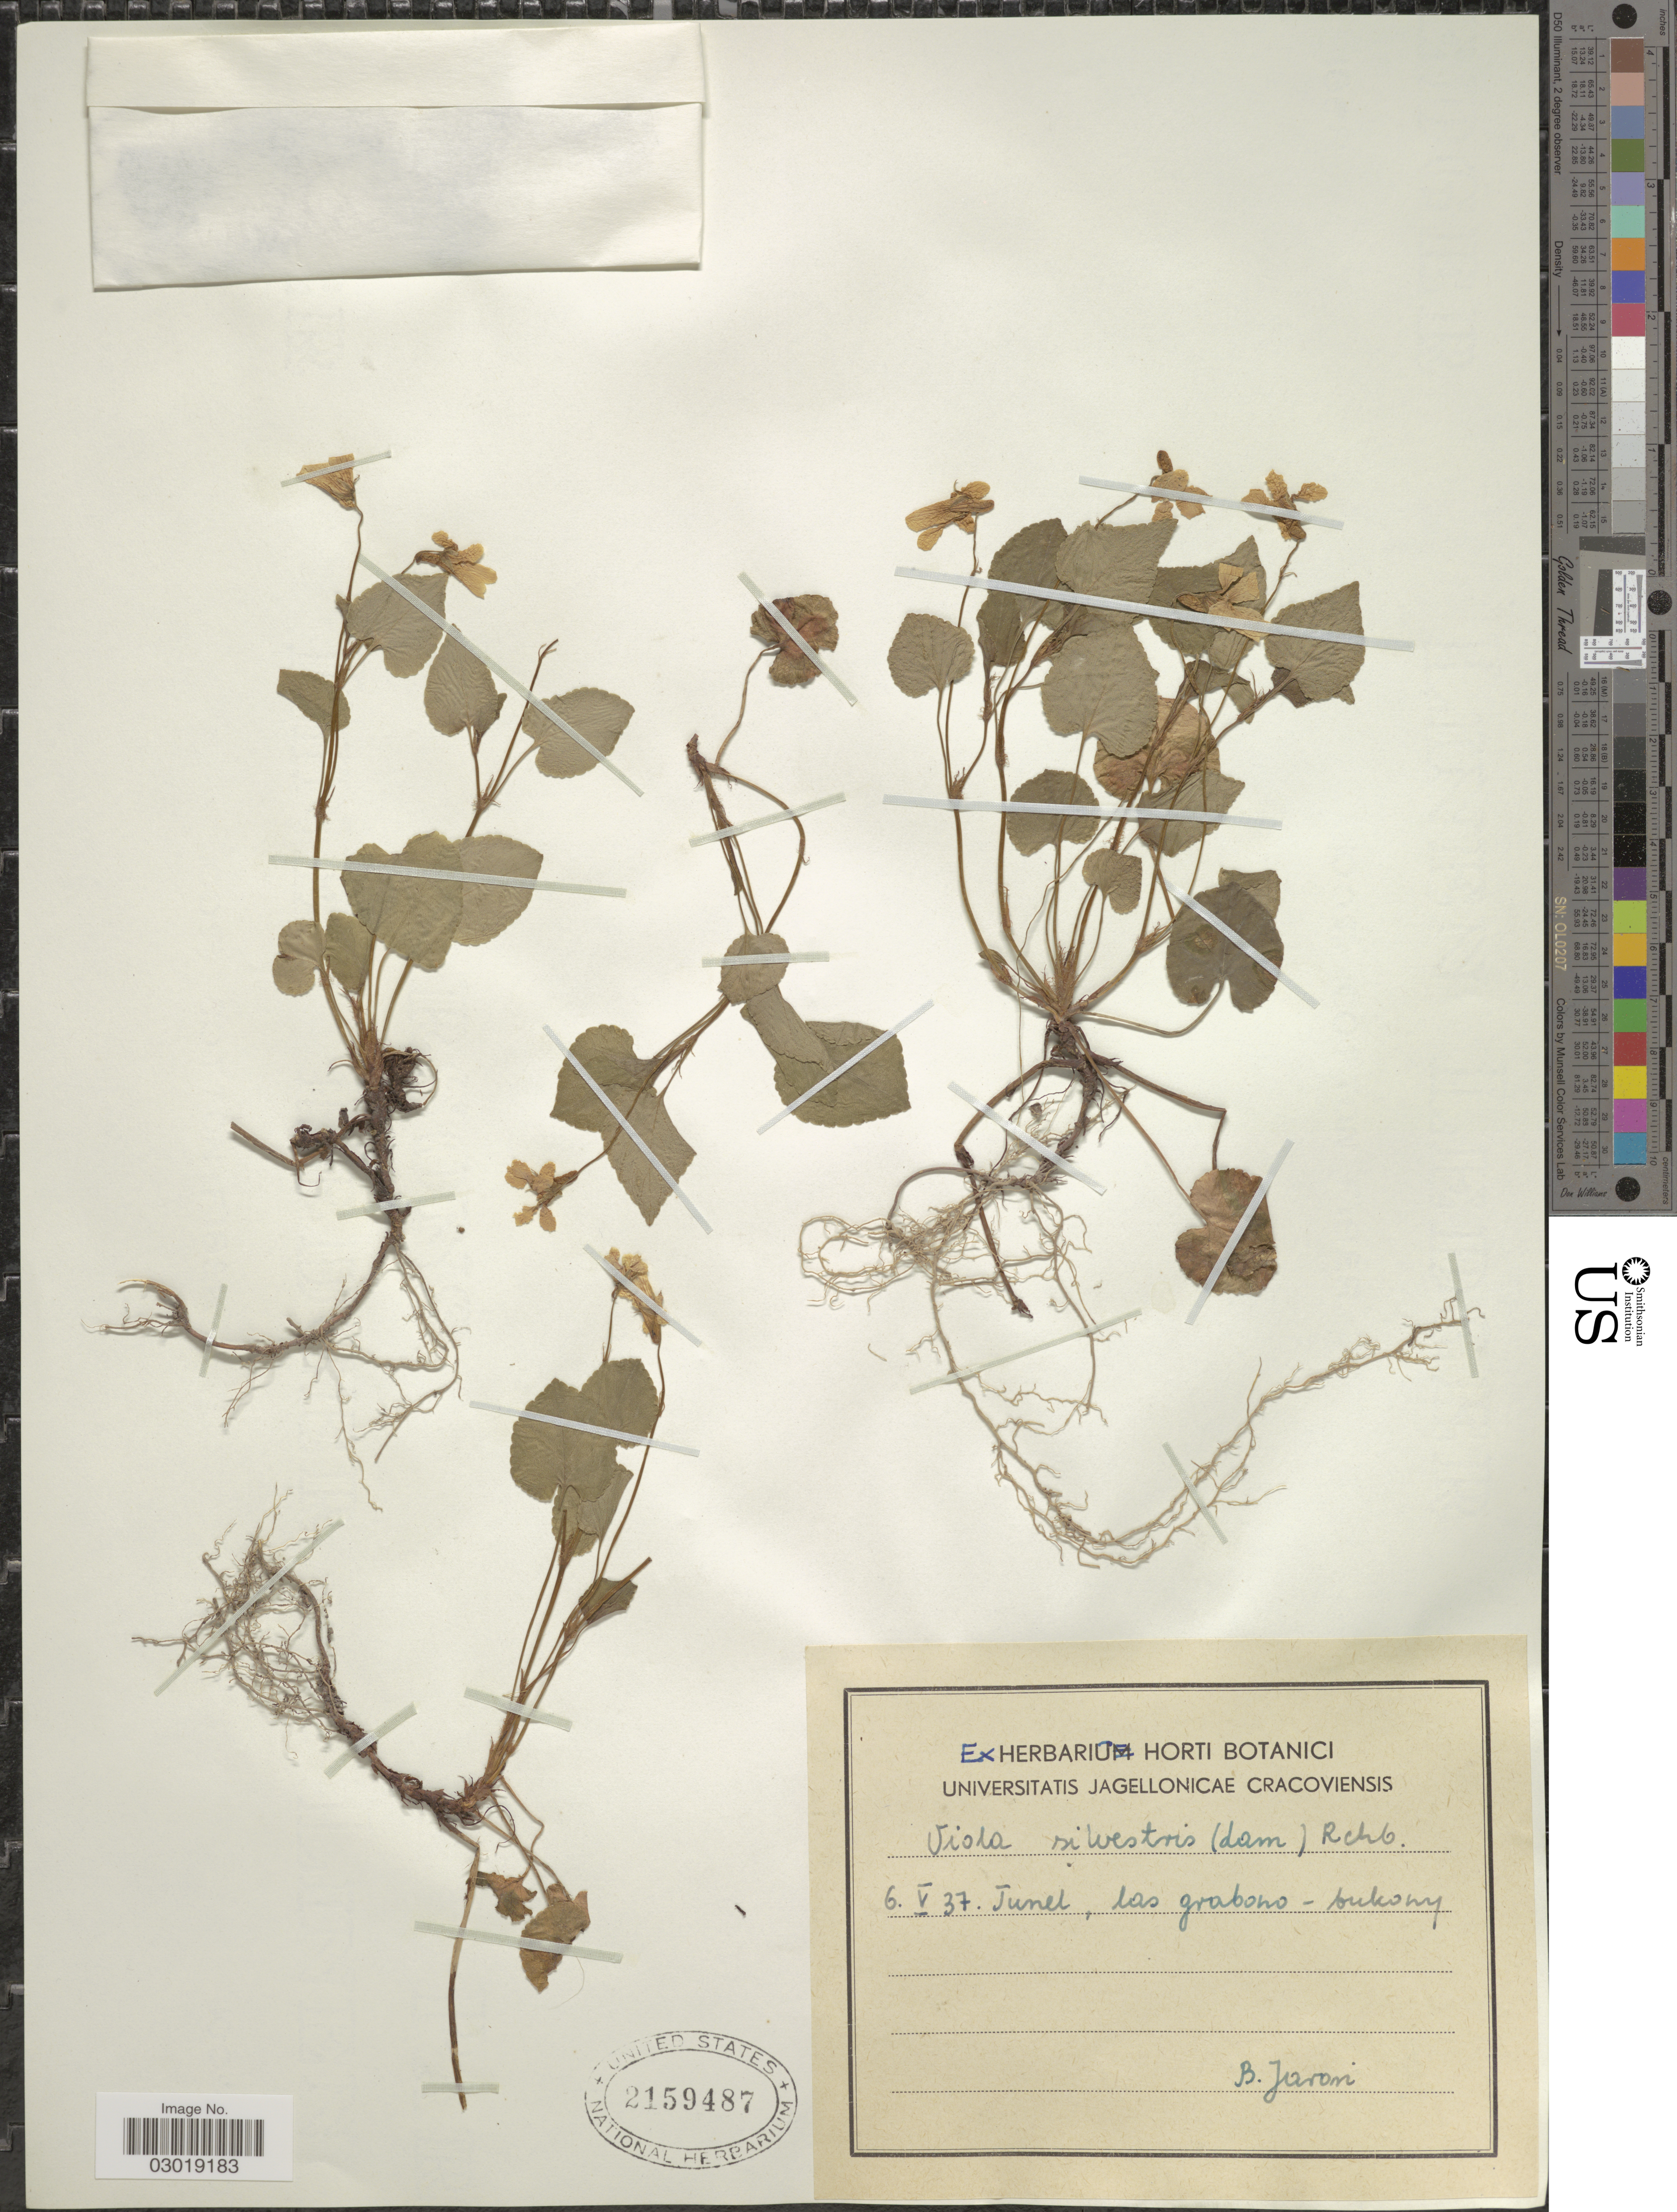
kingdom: Plantae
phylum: Tracheophyta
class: Magnoliopsida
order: Malpighiales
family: Violaceae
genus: Viola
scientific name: Viola sylvestris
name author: Lam.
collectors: B. Jaron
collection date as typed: Transcribed d/m/y: 6/5/37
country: Poland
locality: Tunel, las grabono-bukony [interpreted].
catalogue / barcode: US 2159487